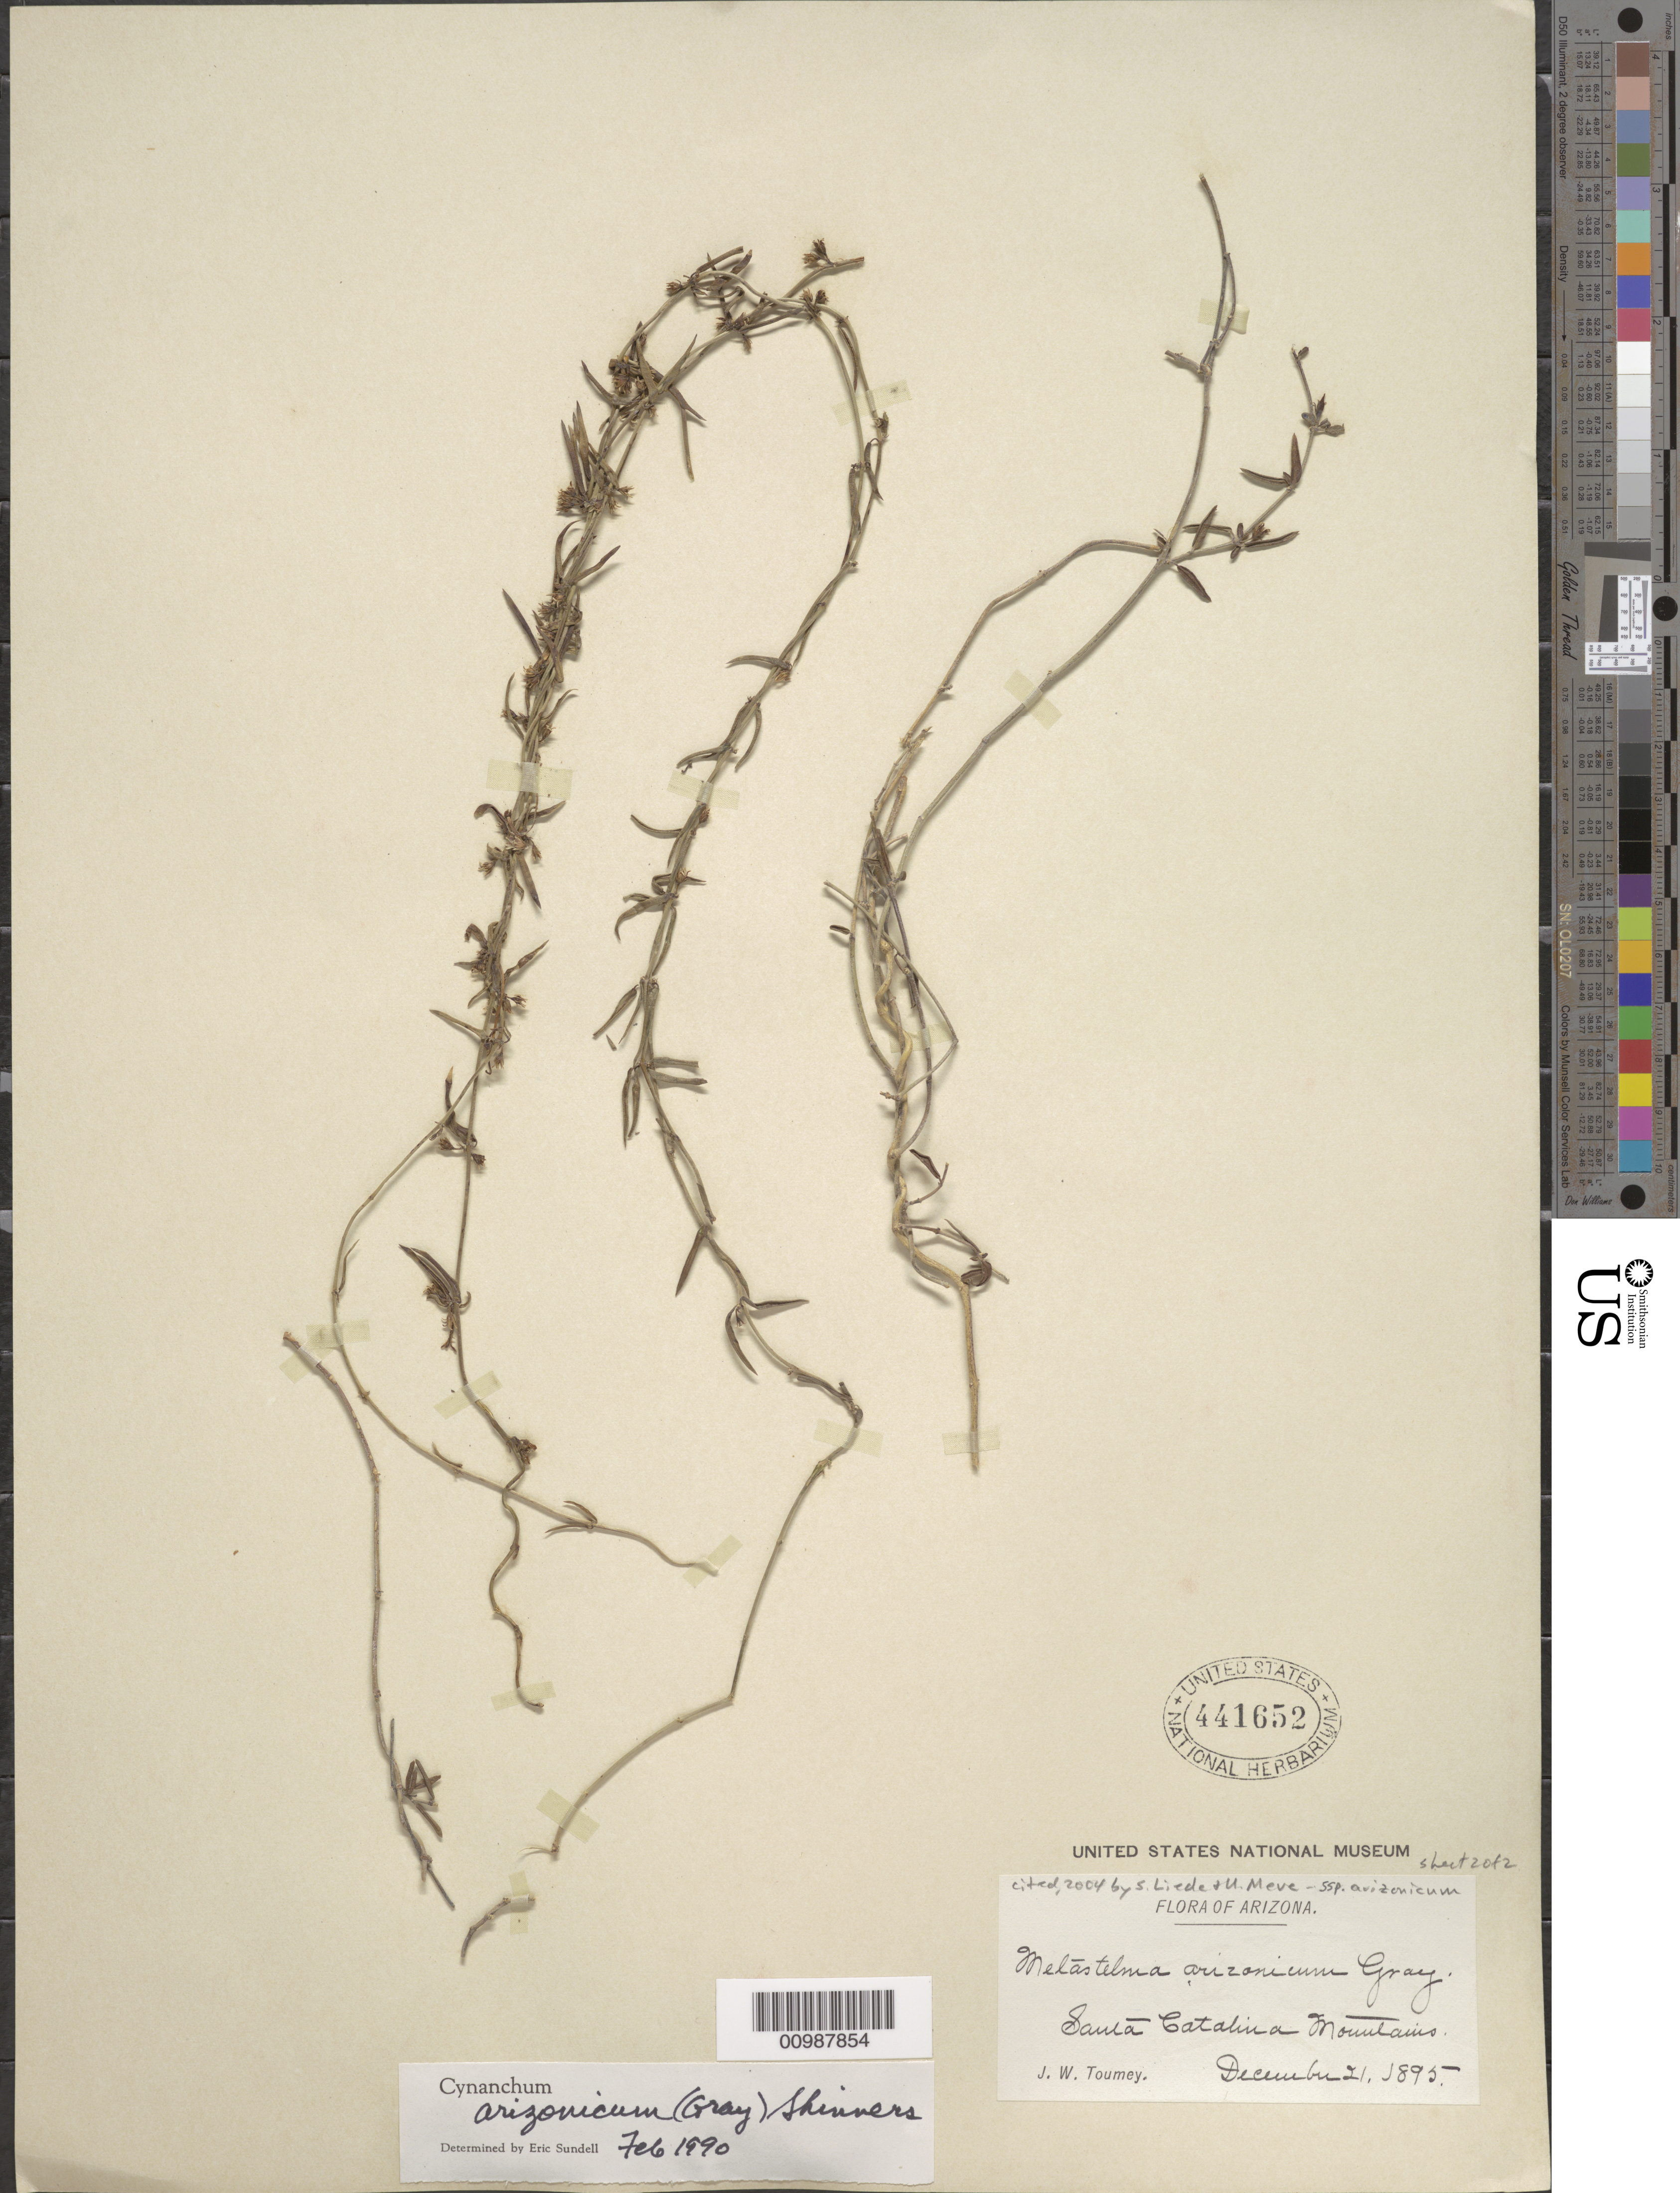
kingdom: Plantae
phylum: Tracheophyta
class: Magnoliopsida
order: Gentianales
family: Apocynaceae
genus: Cynanchum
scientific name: Cynanchum arizonicum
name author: (A. Gray) Shinners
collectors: J. W. Toumey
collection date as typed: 21 Dec 1895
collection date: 1895-12-21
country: United States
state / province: Arizona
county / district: Pima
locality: Santa Catalina Mountains.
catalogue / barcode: US 441652